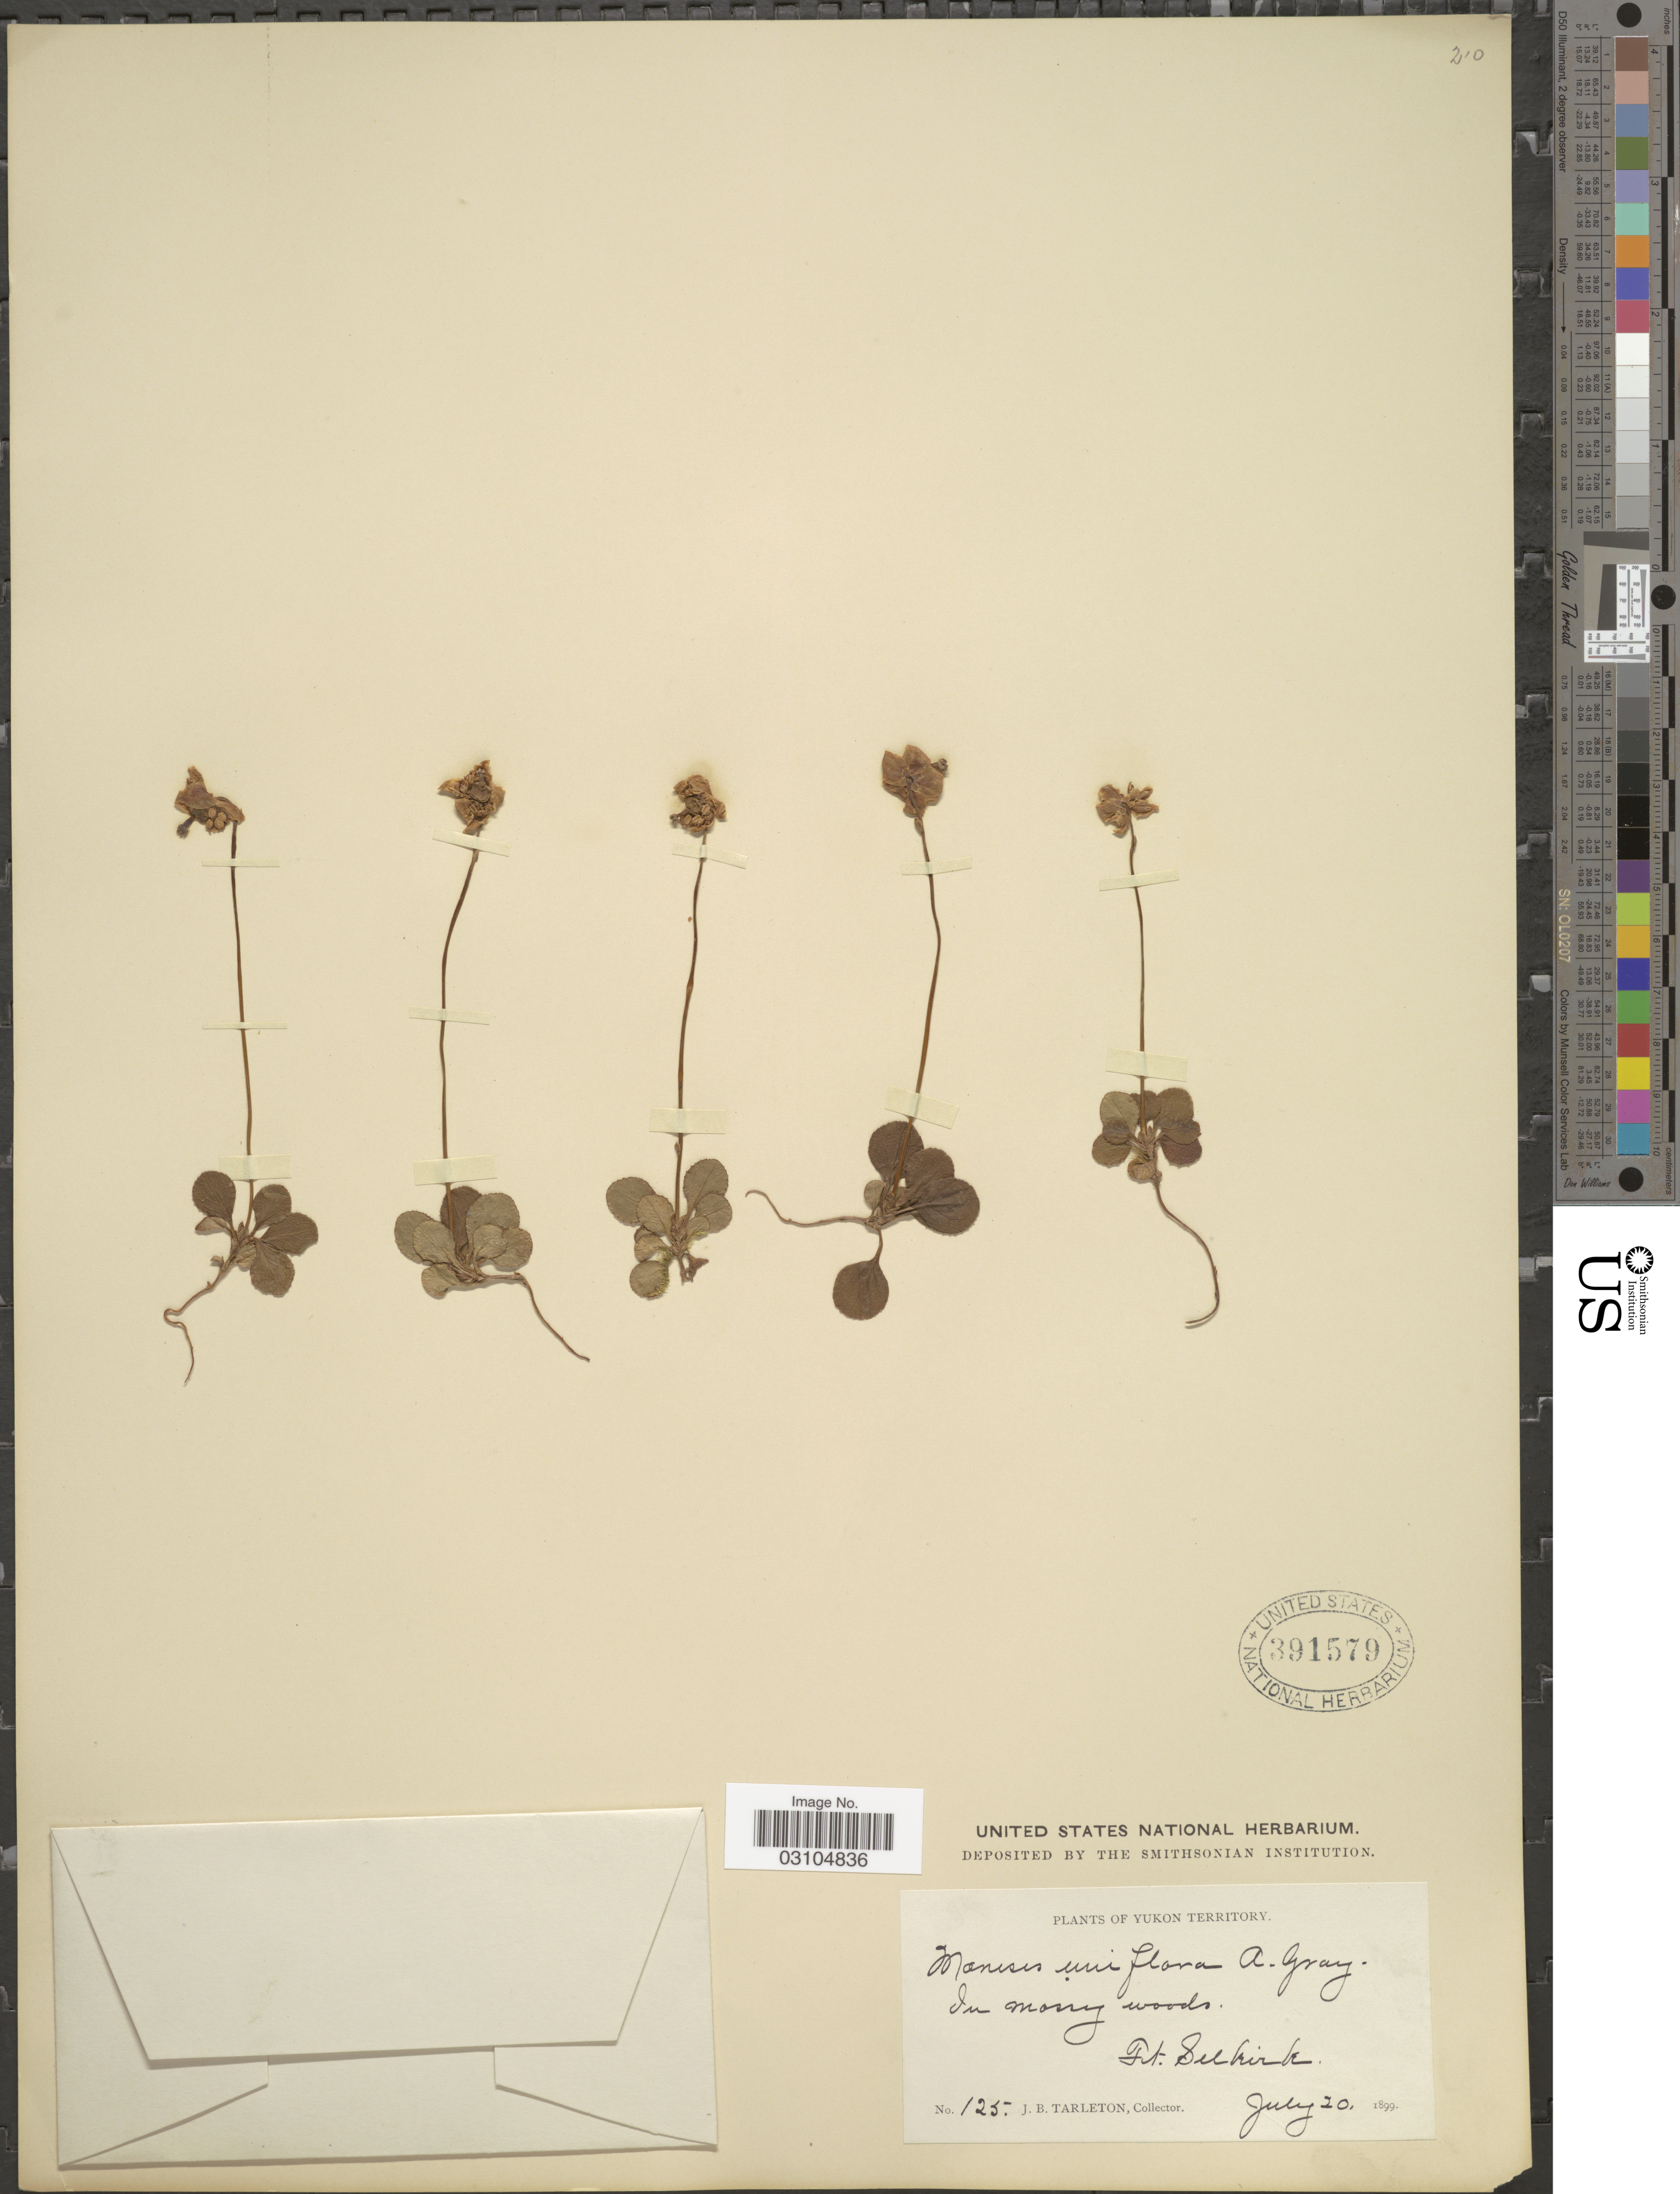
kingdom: Plantae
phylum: Tracheophyta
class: Magnoliopsida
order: Ericales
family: Ericaceae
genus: Moneses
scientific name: Moneses uniflora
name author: (L.) A. Gray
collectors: J. Tarleton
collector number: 125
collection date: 1899-07-20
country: Canada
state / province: Yukon Territory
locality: Ft. Selkirk.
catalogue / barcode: US 391579